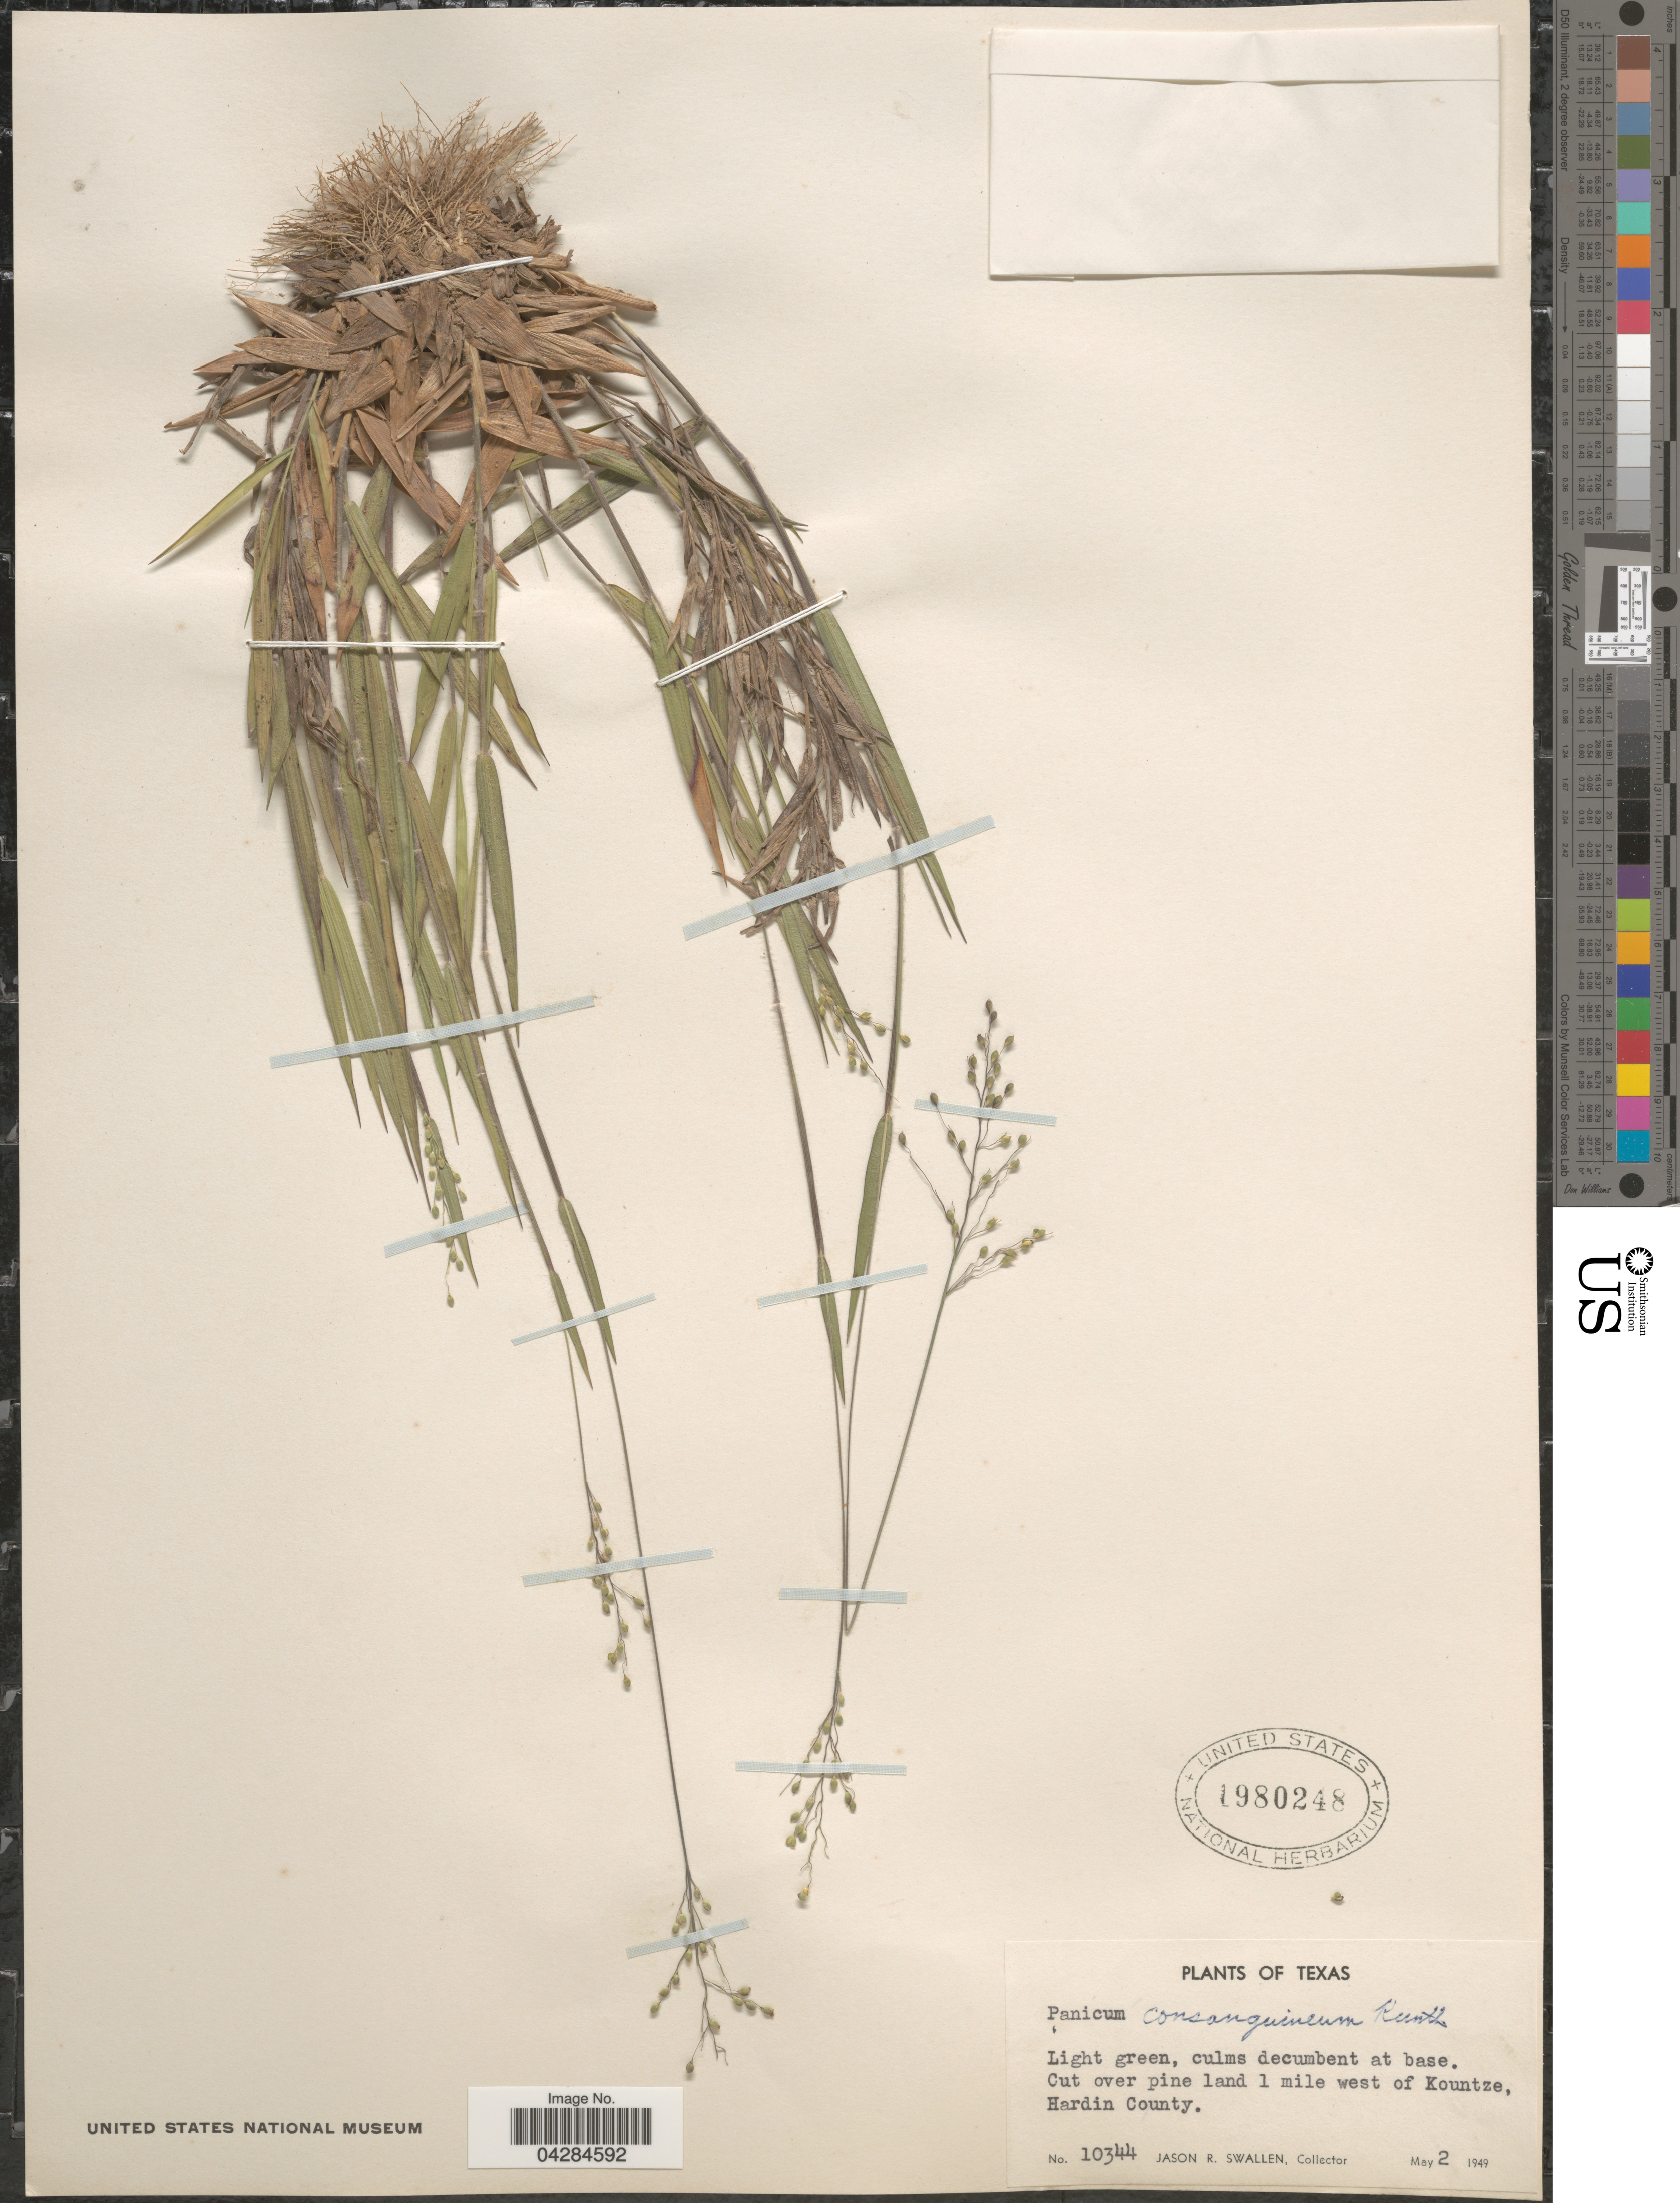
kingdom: Plantae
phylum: Tracheophyta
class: Liliopsida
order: Poales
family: Poaceae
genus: Dichanthelium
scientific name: Dichanthelium ovale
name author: (Elliott) Gould & C.A. Clark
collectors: J. R. Swallen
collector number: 10344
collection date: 1949-05-02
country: United States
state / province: Texas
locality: Cut over pine land 1 mile west of Kountze, Hardin County.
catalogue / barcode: US 1980248